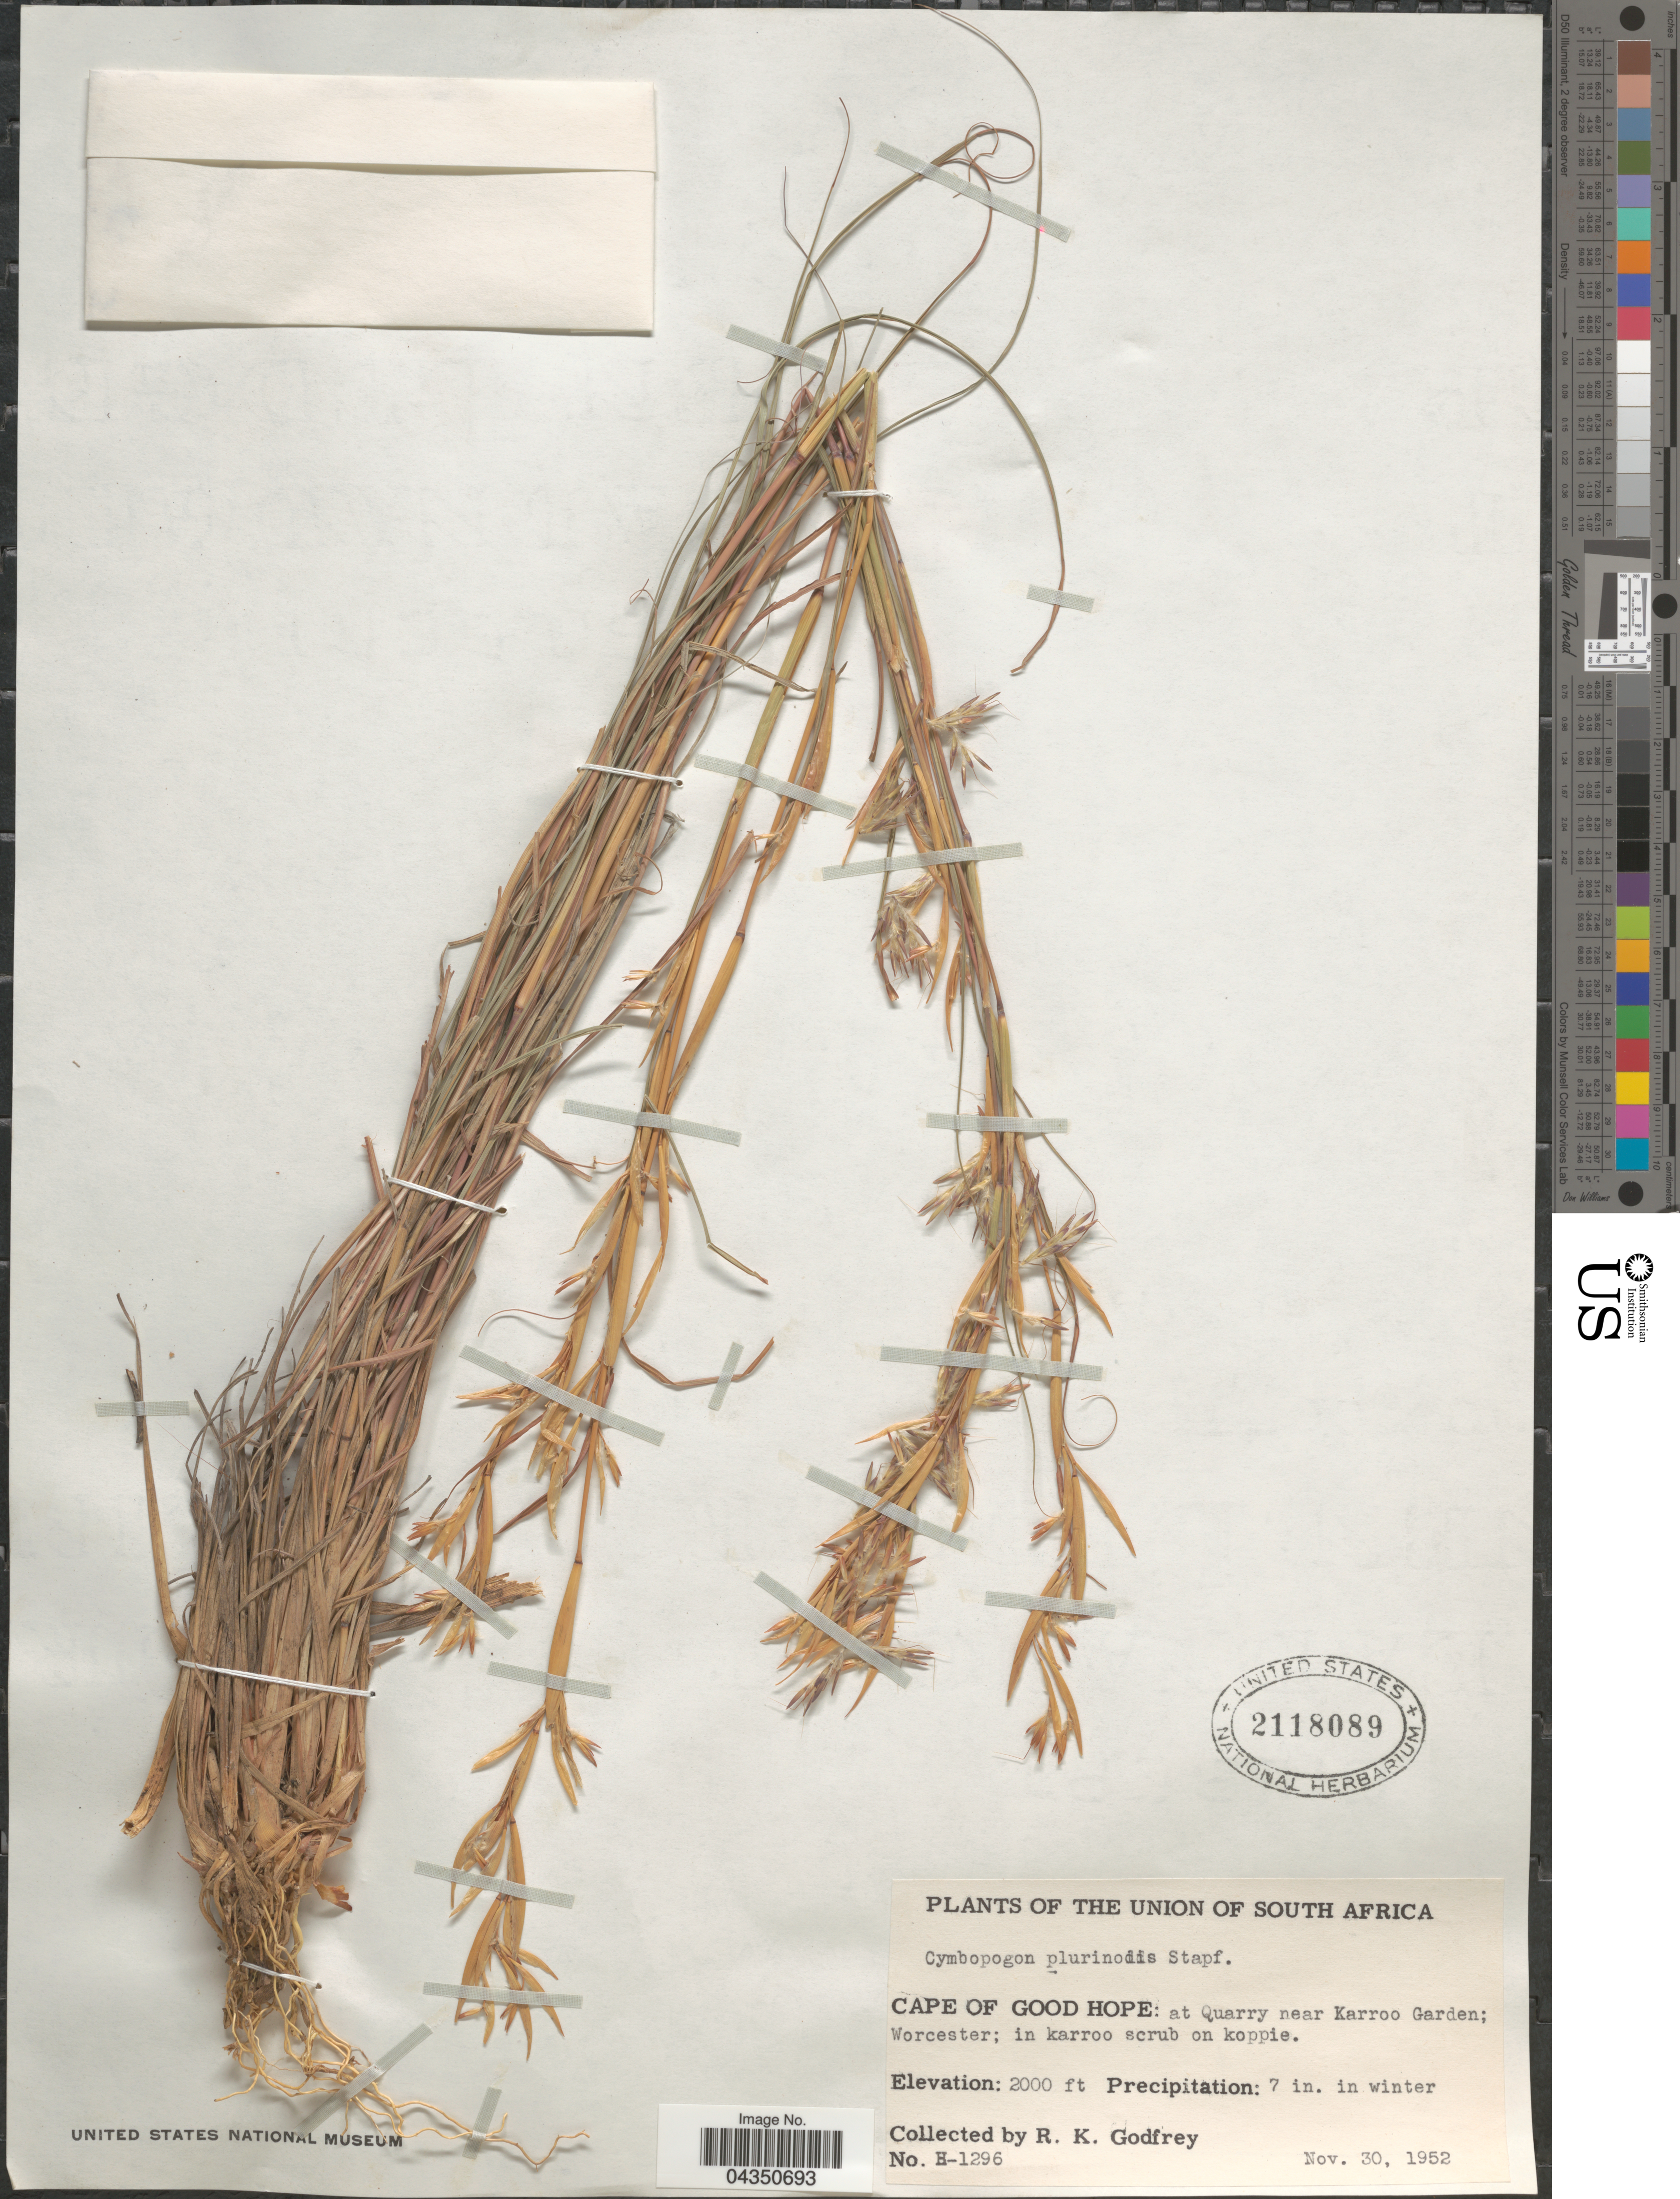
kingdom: Plantae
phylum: Tracheophyta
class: Liliopsida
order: Poales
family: Poaceae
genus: Cymbopogon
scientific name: Cymbopogon pospischillii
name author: (K. Schum.) C.E. Hubb.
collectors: R. K. Godfrey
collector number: H-1296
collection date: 1952-11-30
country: South Africa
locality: The Union of South Africa. Cape of Good Hope: at Quarry near Karroo Garden; Worcester.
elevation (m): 610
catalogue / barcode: US 2118089